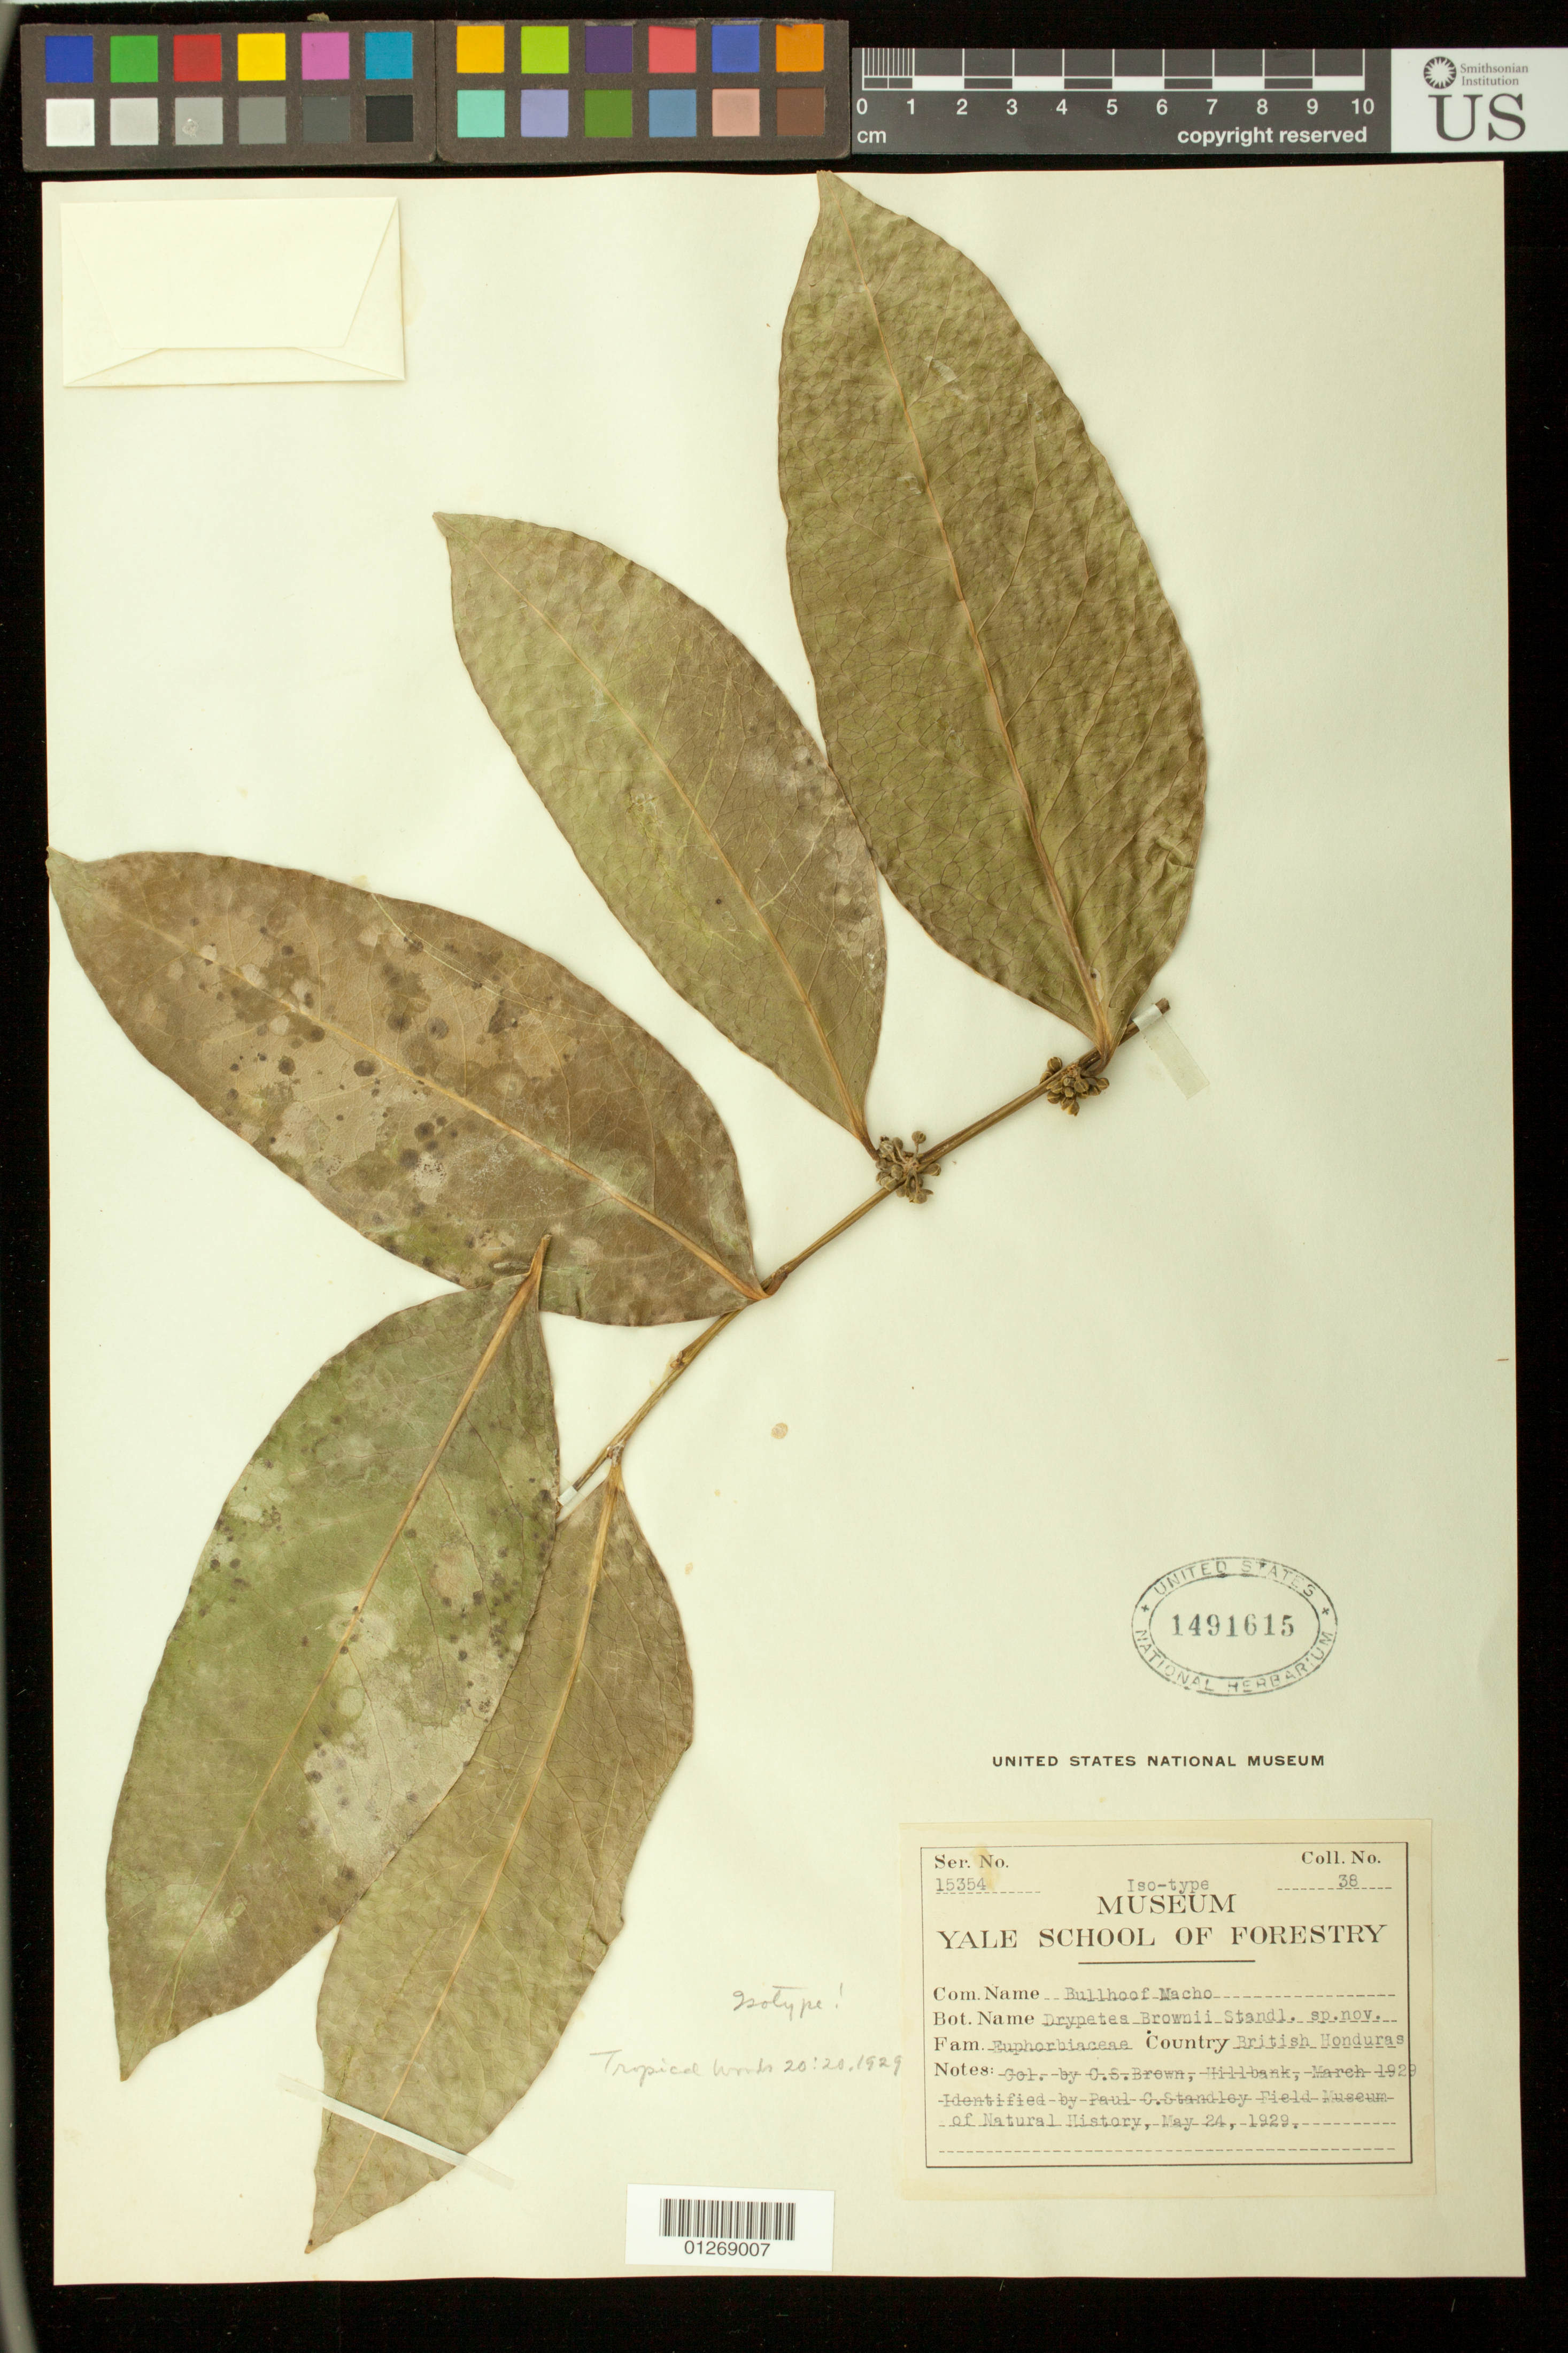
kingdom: Plantae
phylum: Tracheophyta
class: Magnoliopsida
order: Malpighiales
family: Putranjivaceae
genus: Drypetes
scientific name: Drypetes brownii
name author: Standl.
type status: Isotype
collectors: C. S. Brown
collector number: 38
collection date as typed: Mar 1929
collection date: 1929-03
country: Belize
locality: Hillbank.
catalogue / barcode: US 1491615